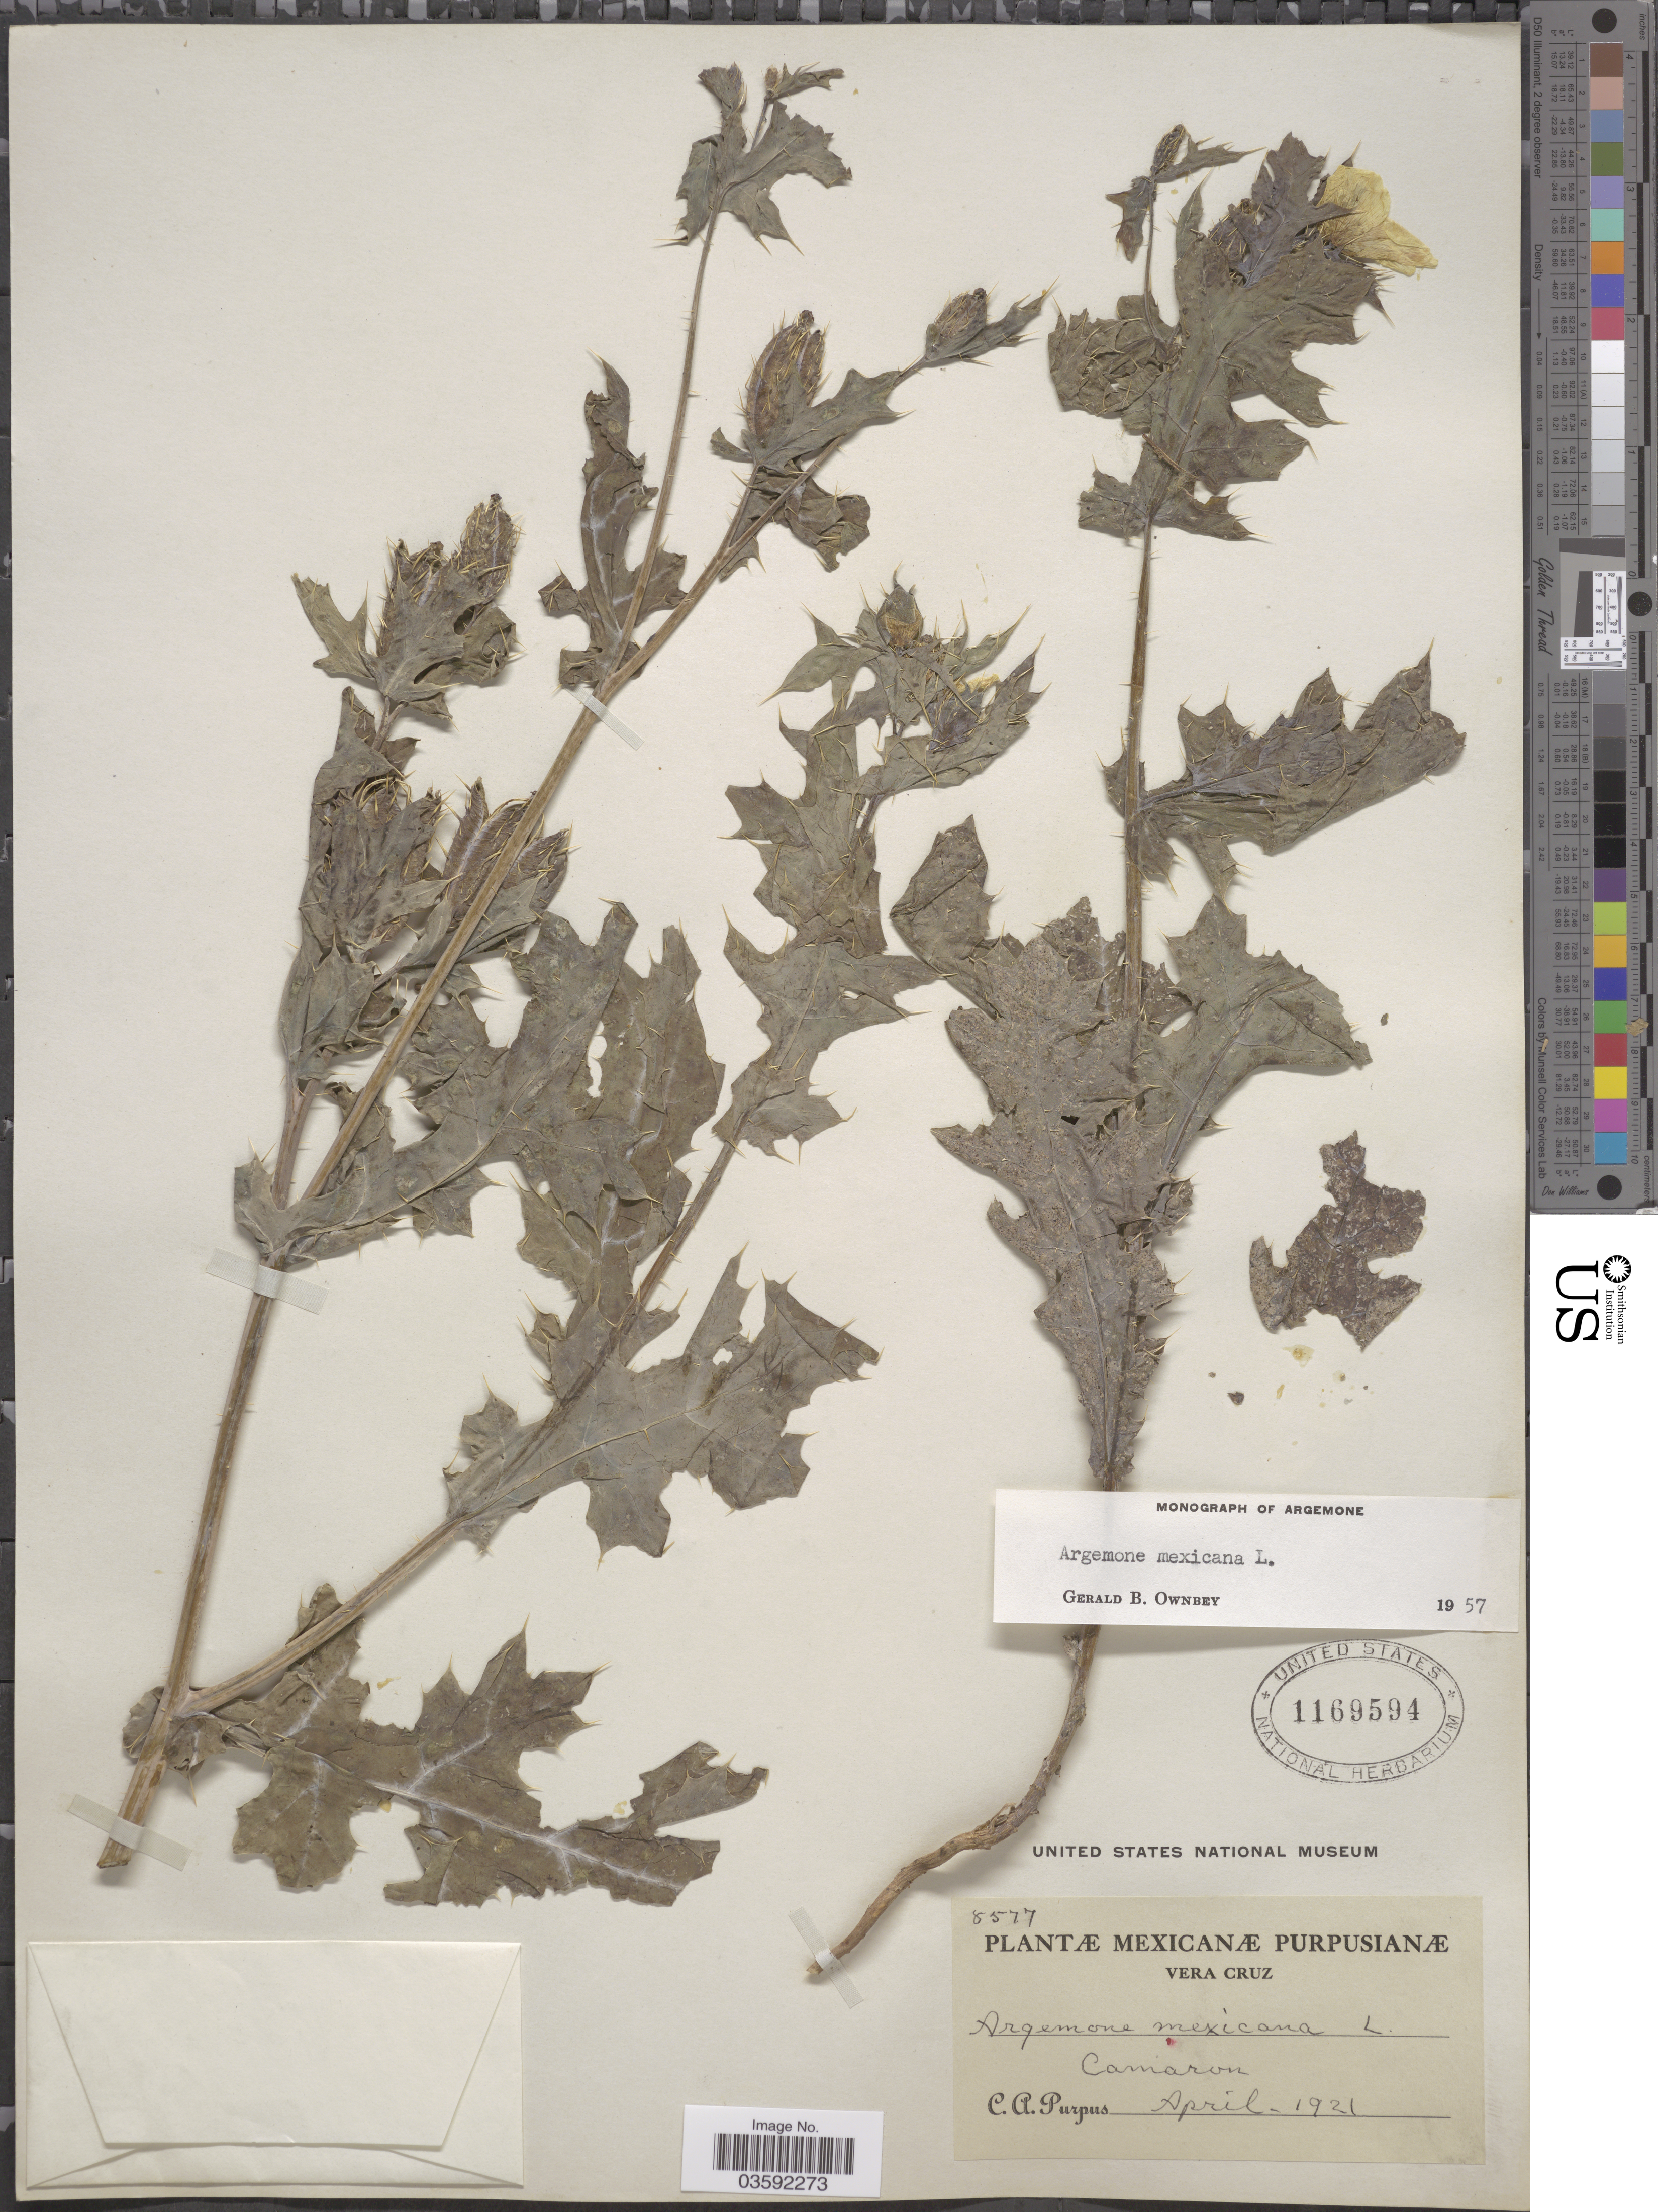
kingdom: Plantae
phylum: Tracheophyta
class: Magnoliopsida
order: Ranunculales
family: Papaveraceae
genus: Argemone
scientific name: Argemone mexicana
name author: L.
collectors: C. A. Purpus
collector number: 8577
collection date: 1921-04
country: Mexico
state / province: Veracruz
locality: Vera Cruz. Camaron.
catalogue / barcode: US 1169594